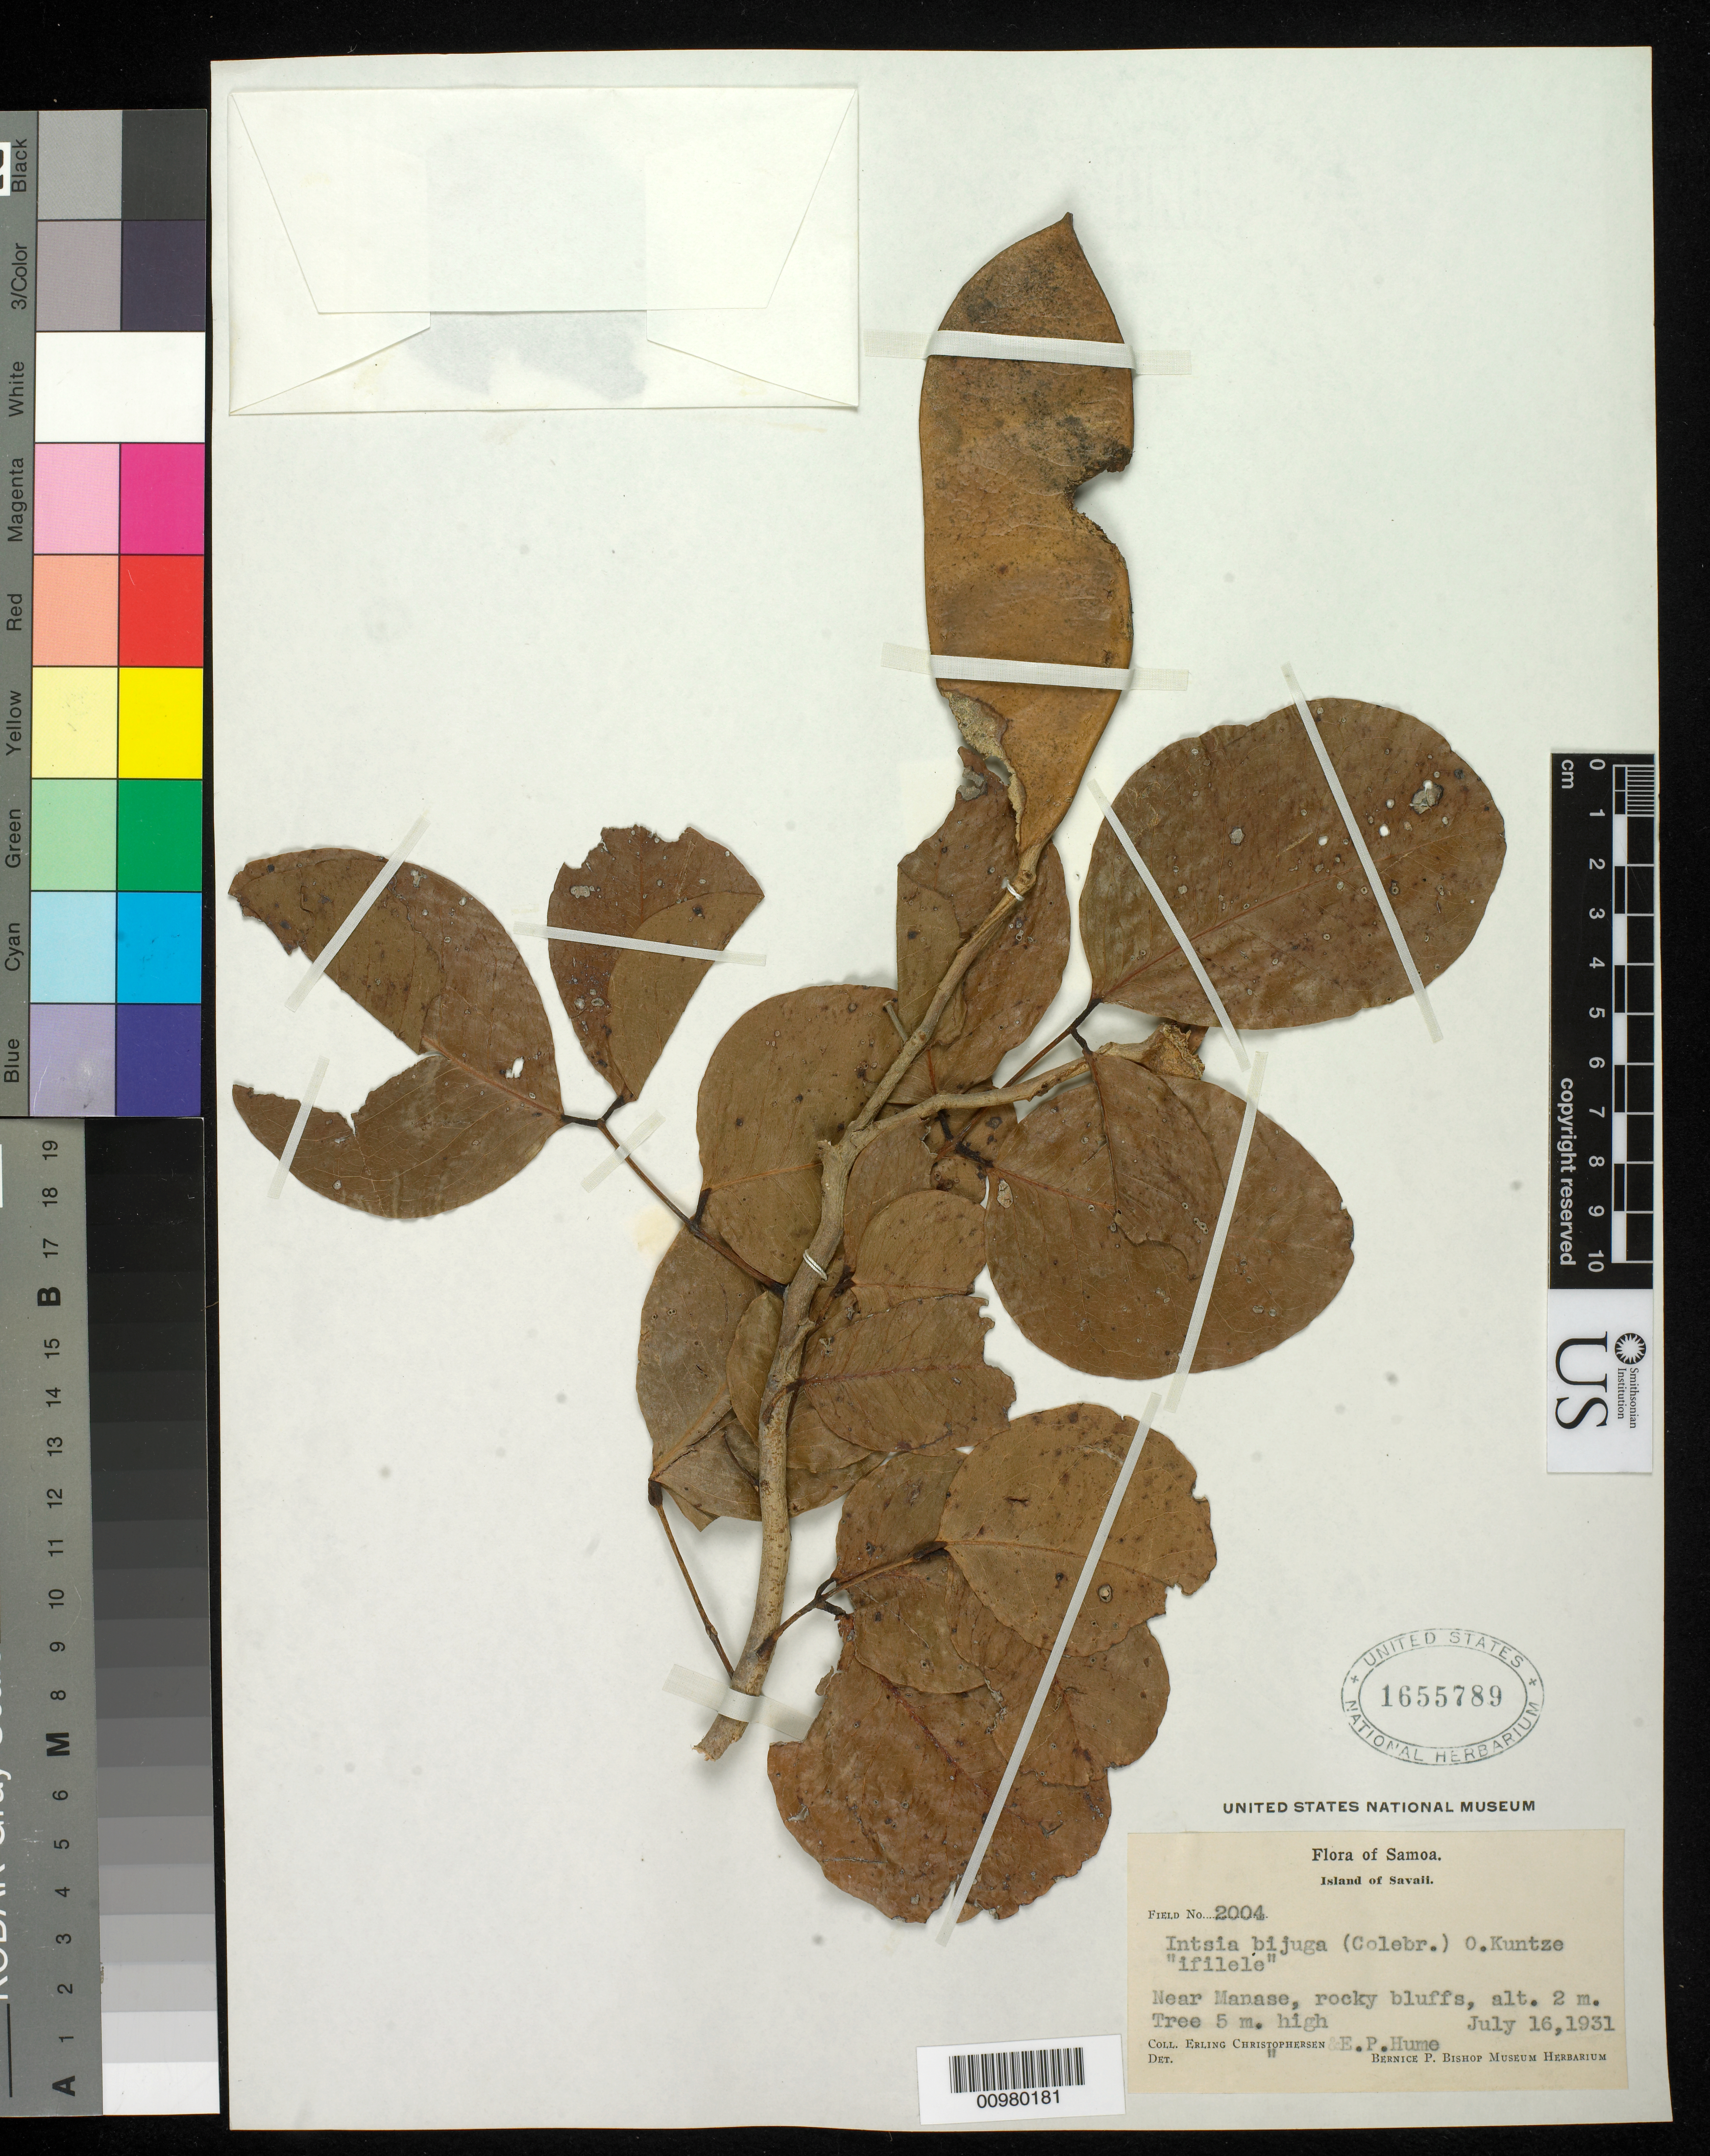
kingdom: Plantae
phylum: Tracheophyta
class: Magnoliopsida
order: Fabales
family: Fabaceae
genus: Intsia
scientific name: Intsia bijuga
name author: (Colebr.) Kuntze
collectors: E. Christophersen & E. Hume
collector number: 2004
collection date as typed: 16 Jul 1931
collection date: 1931-07-16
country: Samoa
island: Savai'i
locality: Near Manaase, rocky bluffs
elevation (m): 2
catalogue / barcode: US 1655789